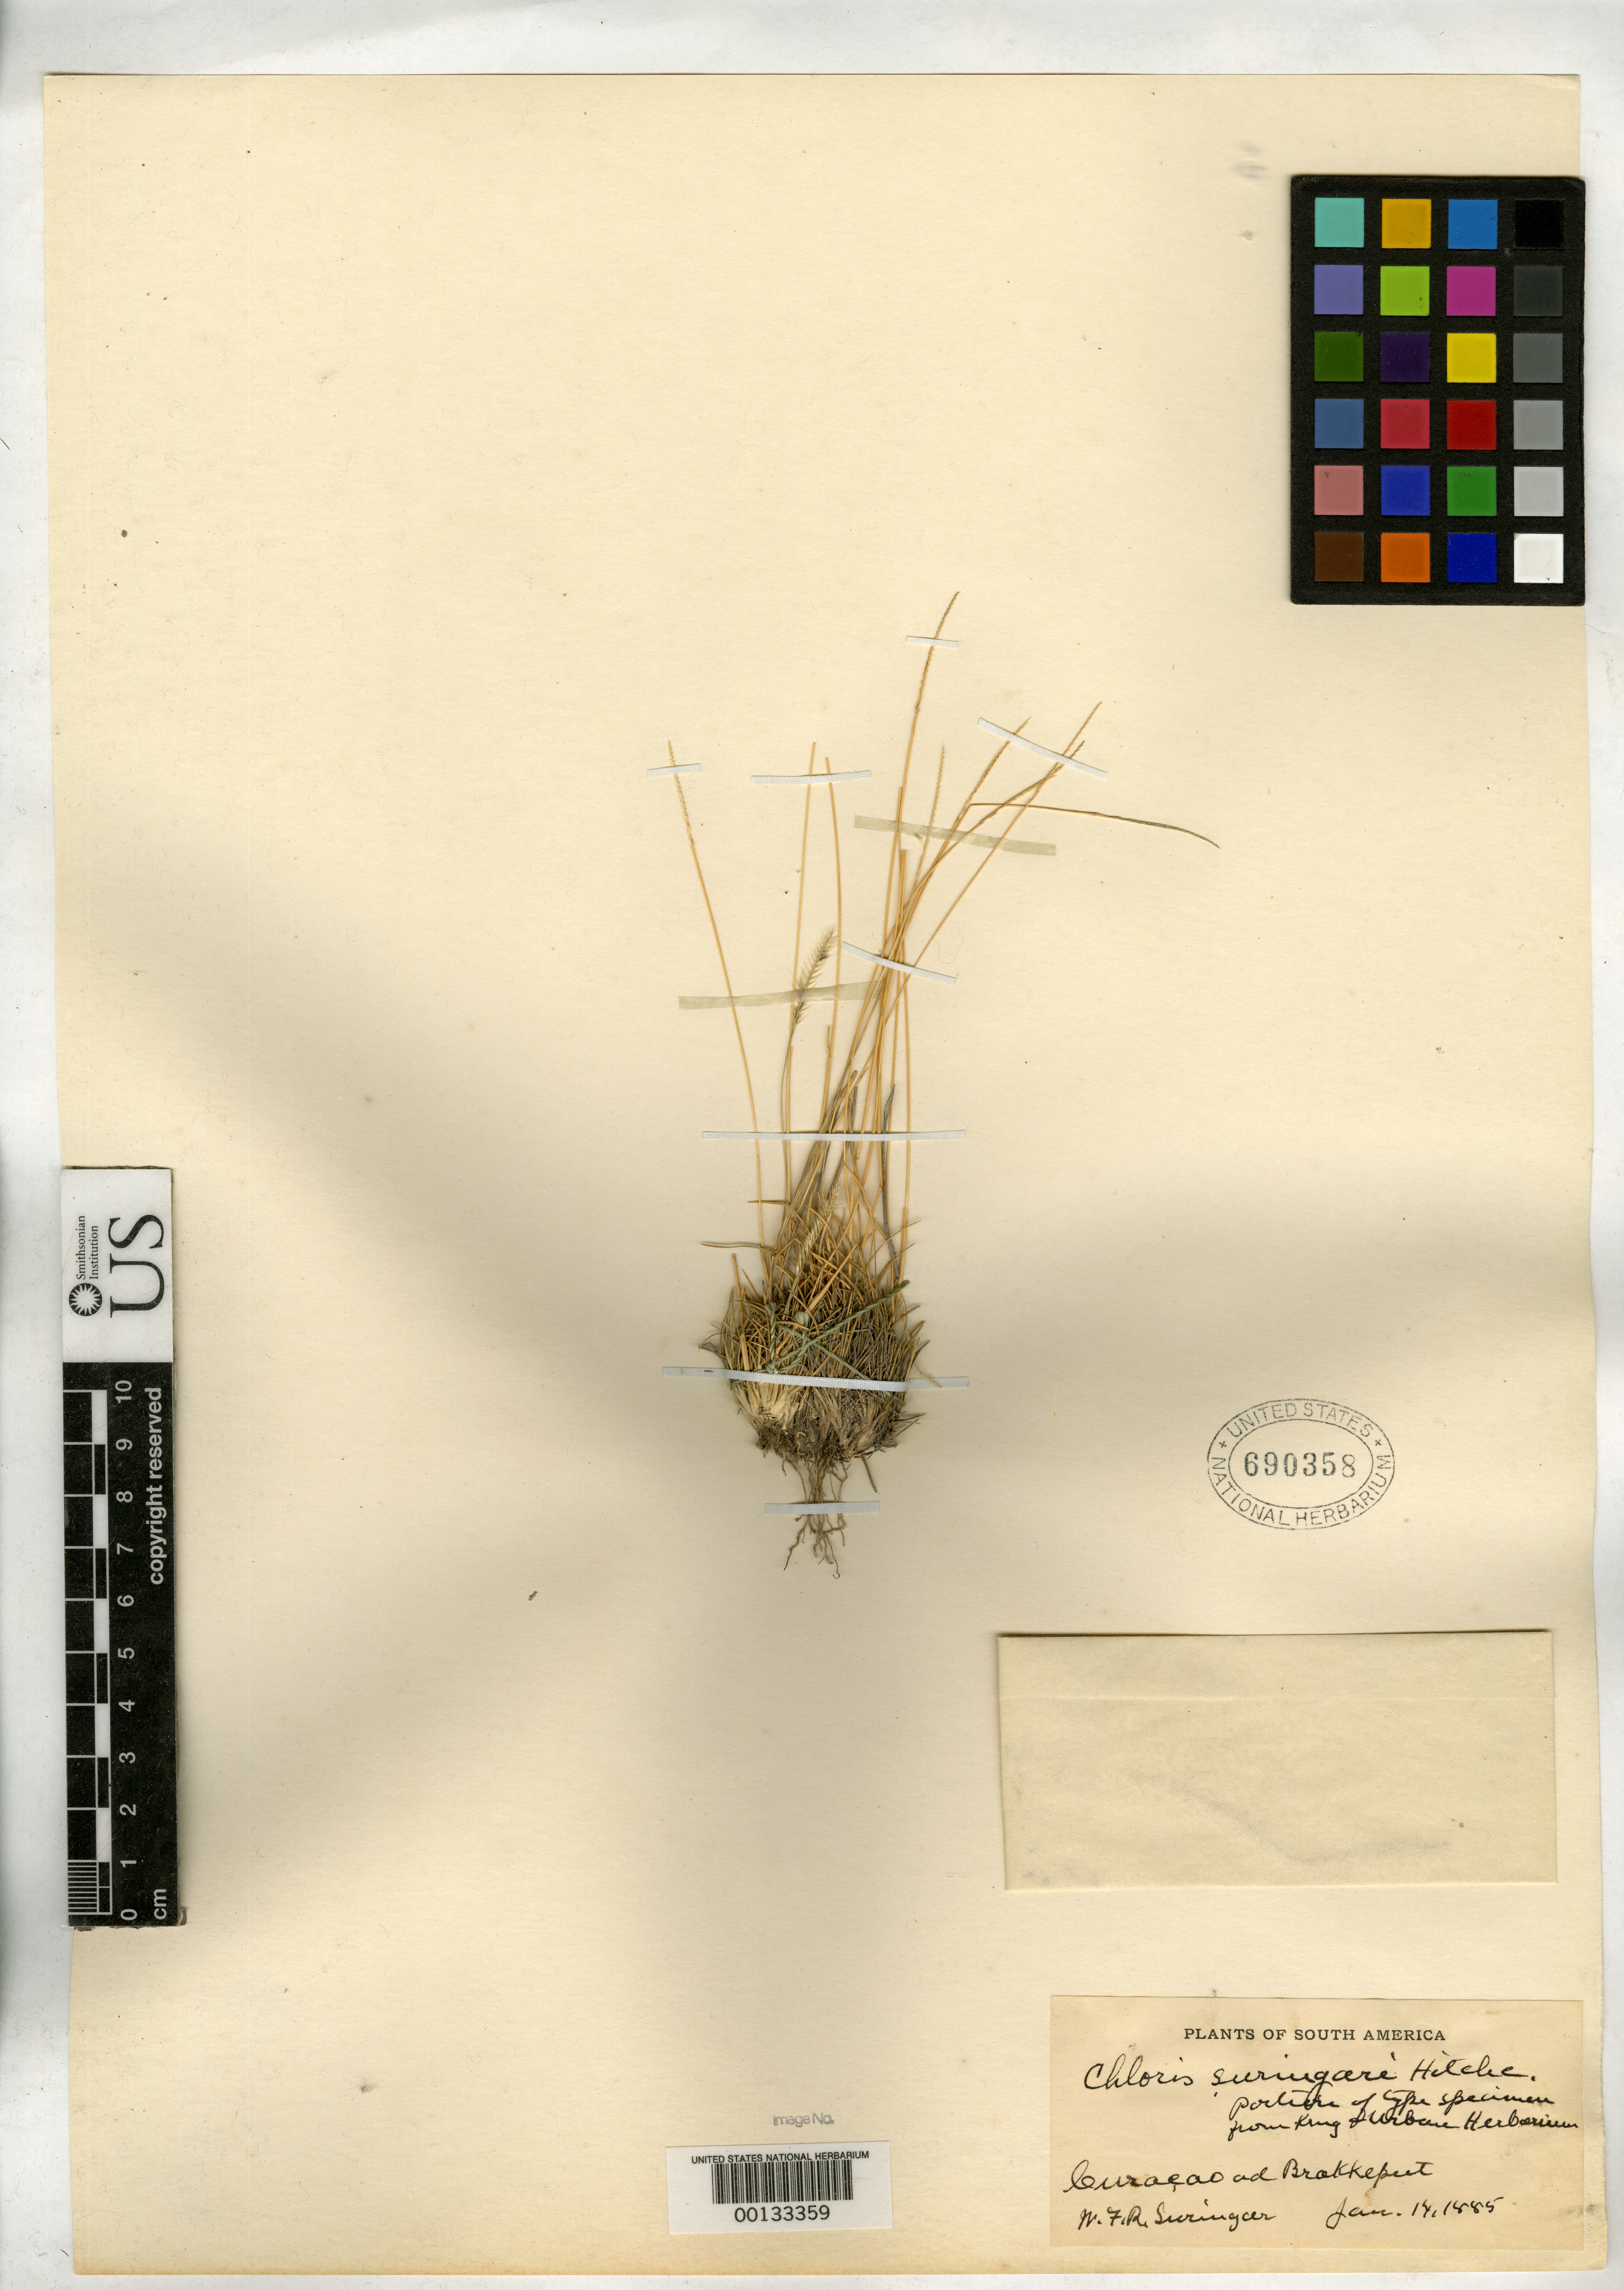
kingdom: Plantae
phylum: Tracheophyta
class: Liliopsida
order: Poales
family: Poaceae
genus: Chloris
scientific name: Chloris suringari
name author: Hitchc. in Urb.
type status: Type Fragment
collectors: W. F. Suringar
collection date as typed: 14 Jan 1885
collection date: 1885-01-14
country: Curaçao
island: Curaçao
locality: At Brakkeput.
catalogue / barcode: US 690358